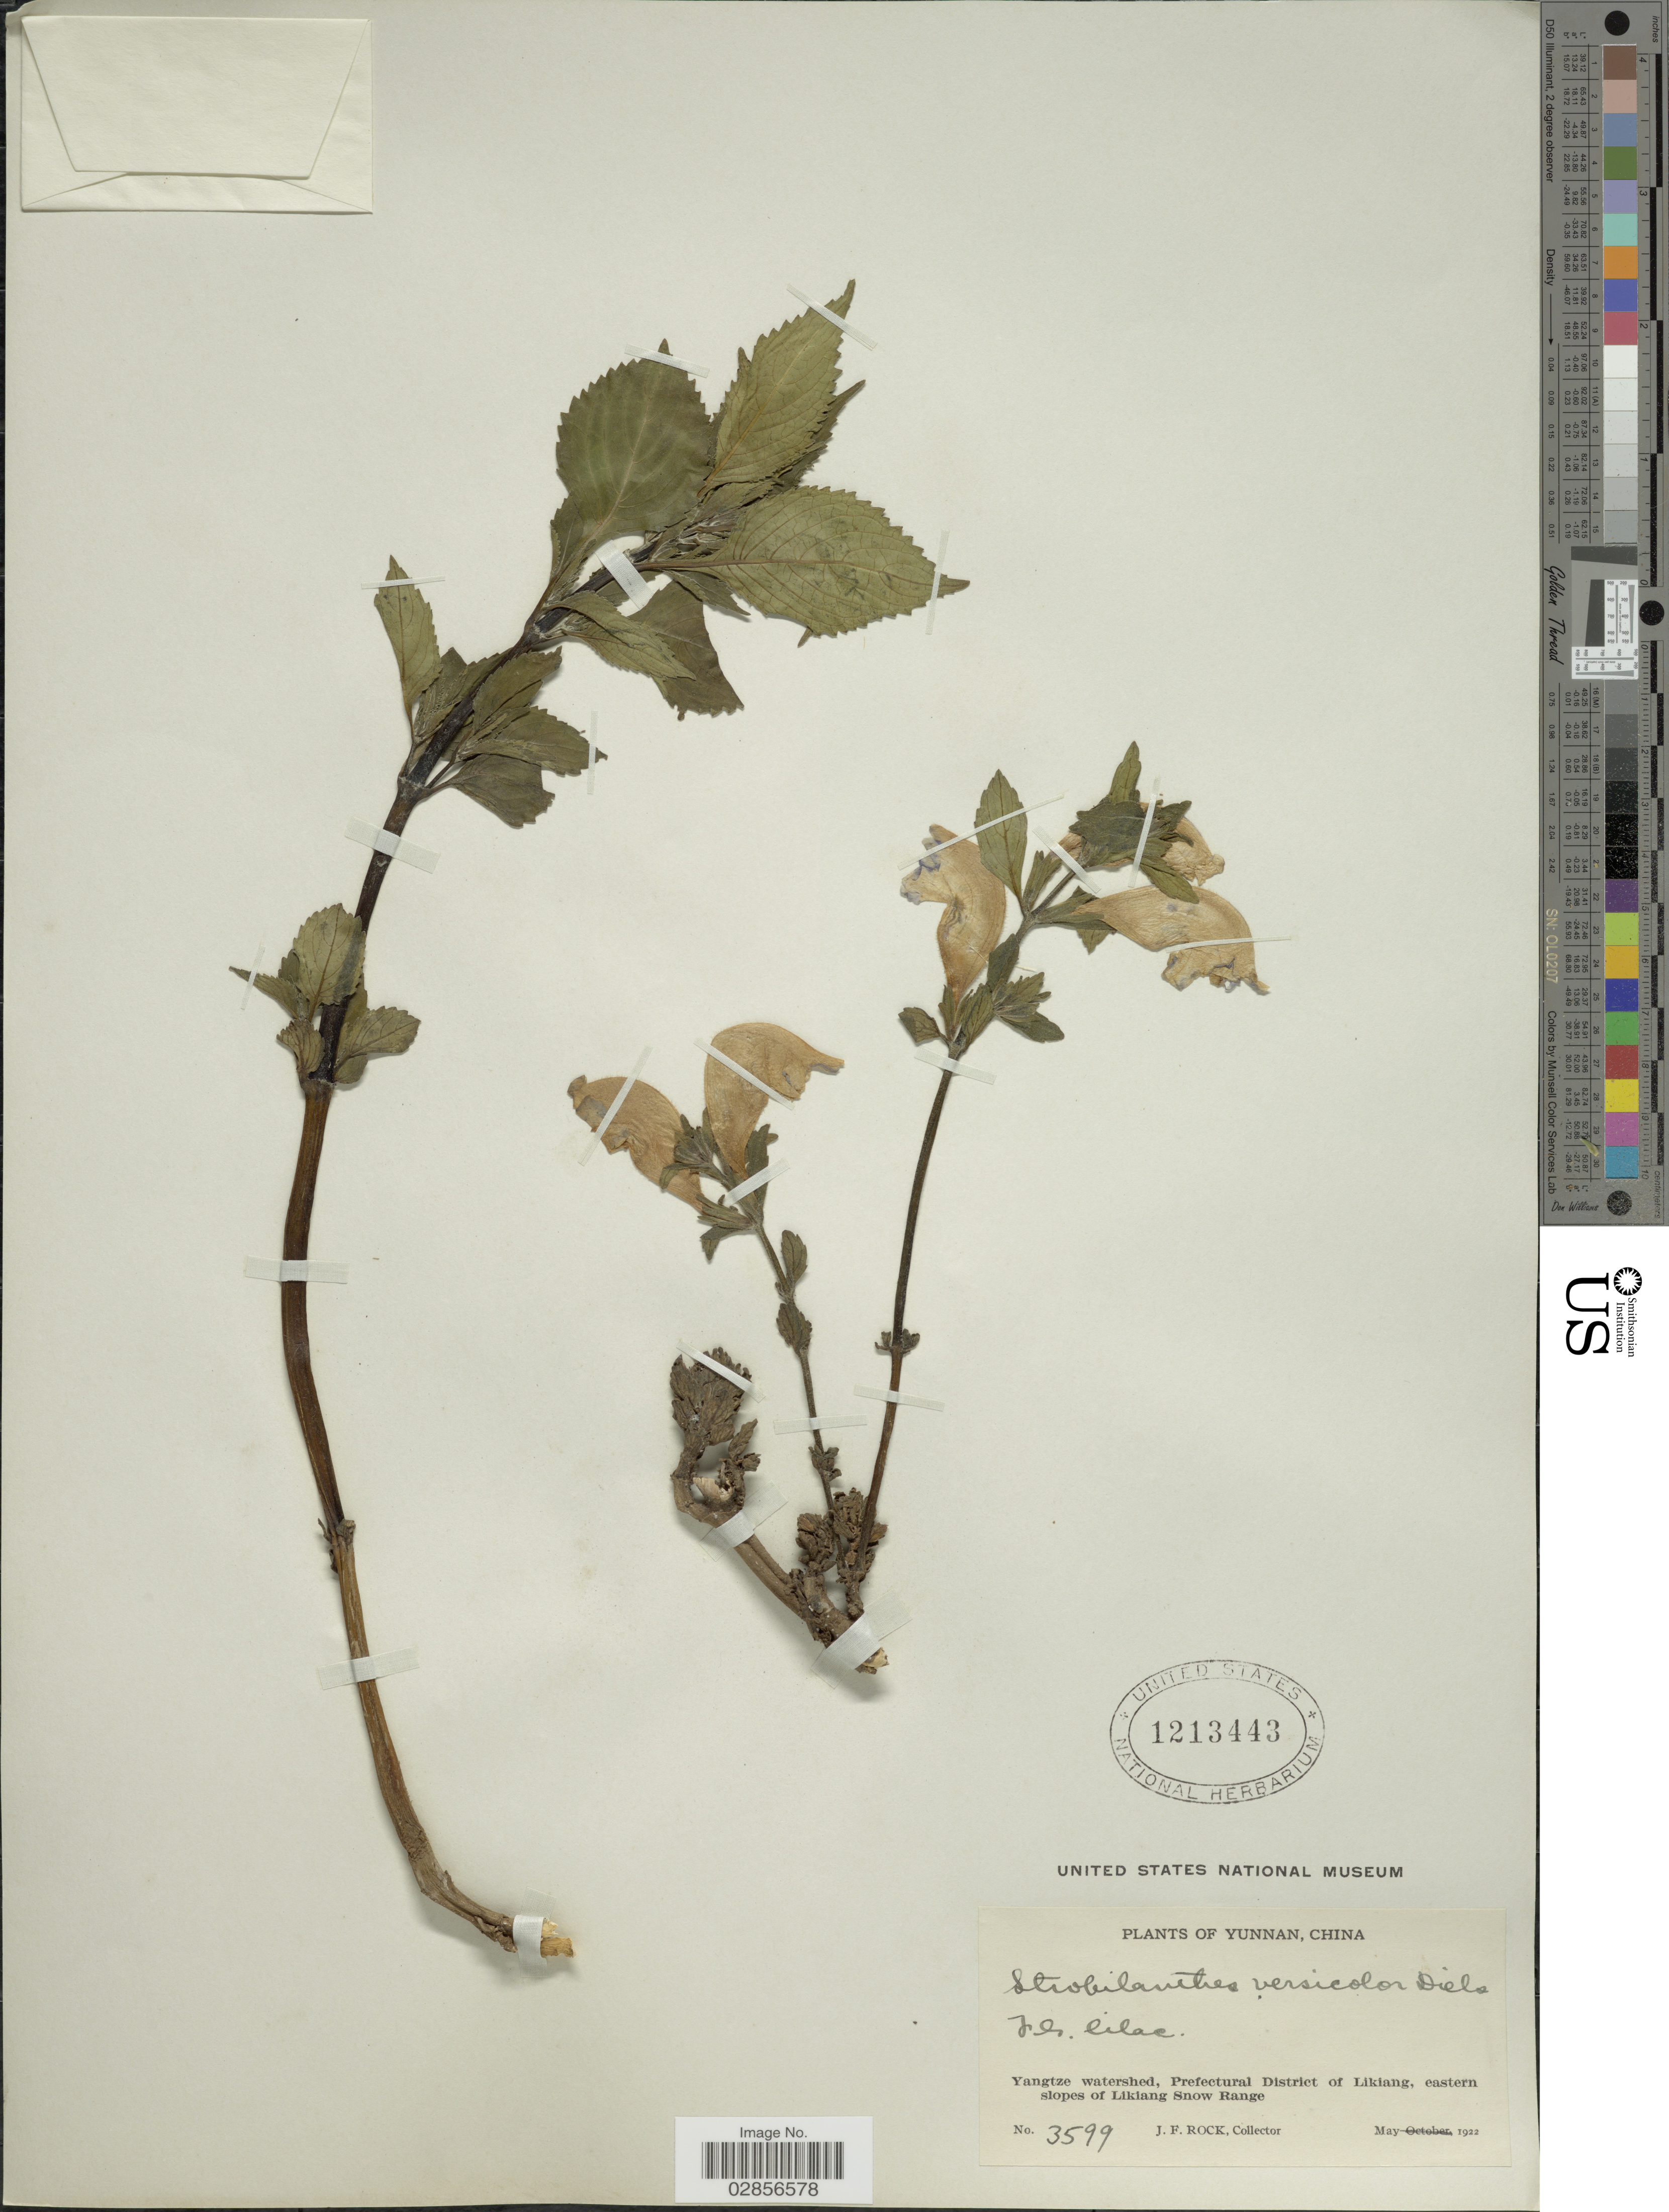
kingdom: Plantae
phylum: Tracheophyta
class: Magnoliopsida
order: Lamiales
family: Acanthaceae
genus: Strobilanthes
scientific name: Strobilanthes versicolor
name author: Diels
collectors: J. Rock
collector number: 3599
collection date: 1922-05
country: China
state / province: Yunnan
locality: Yangtze watershed, Prefectural District of Likiang, eastern slopes of Likiang Snow Range.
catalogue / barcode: US 1213443